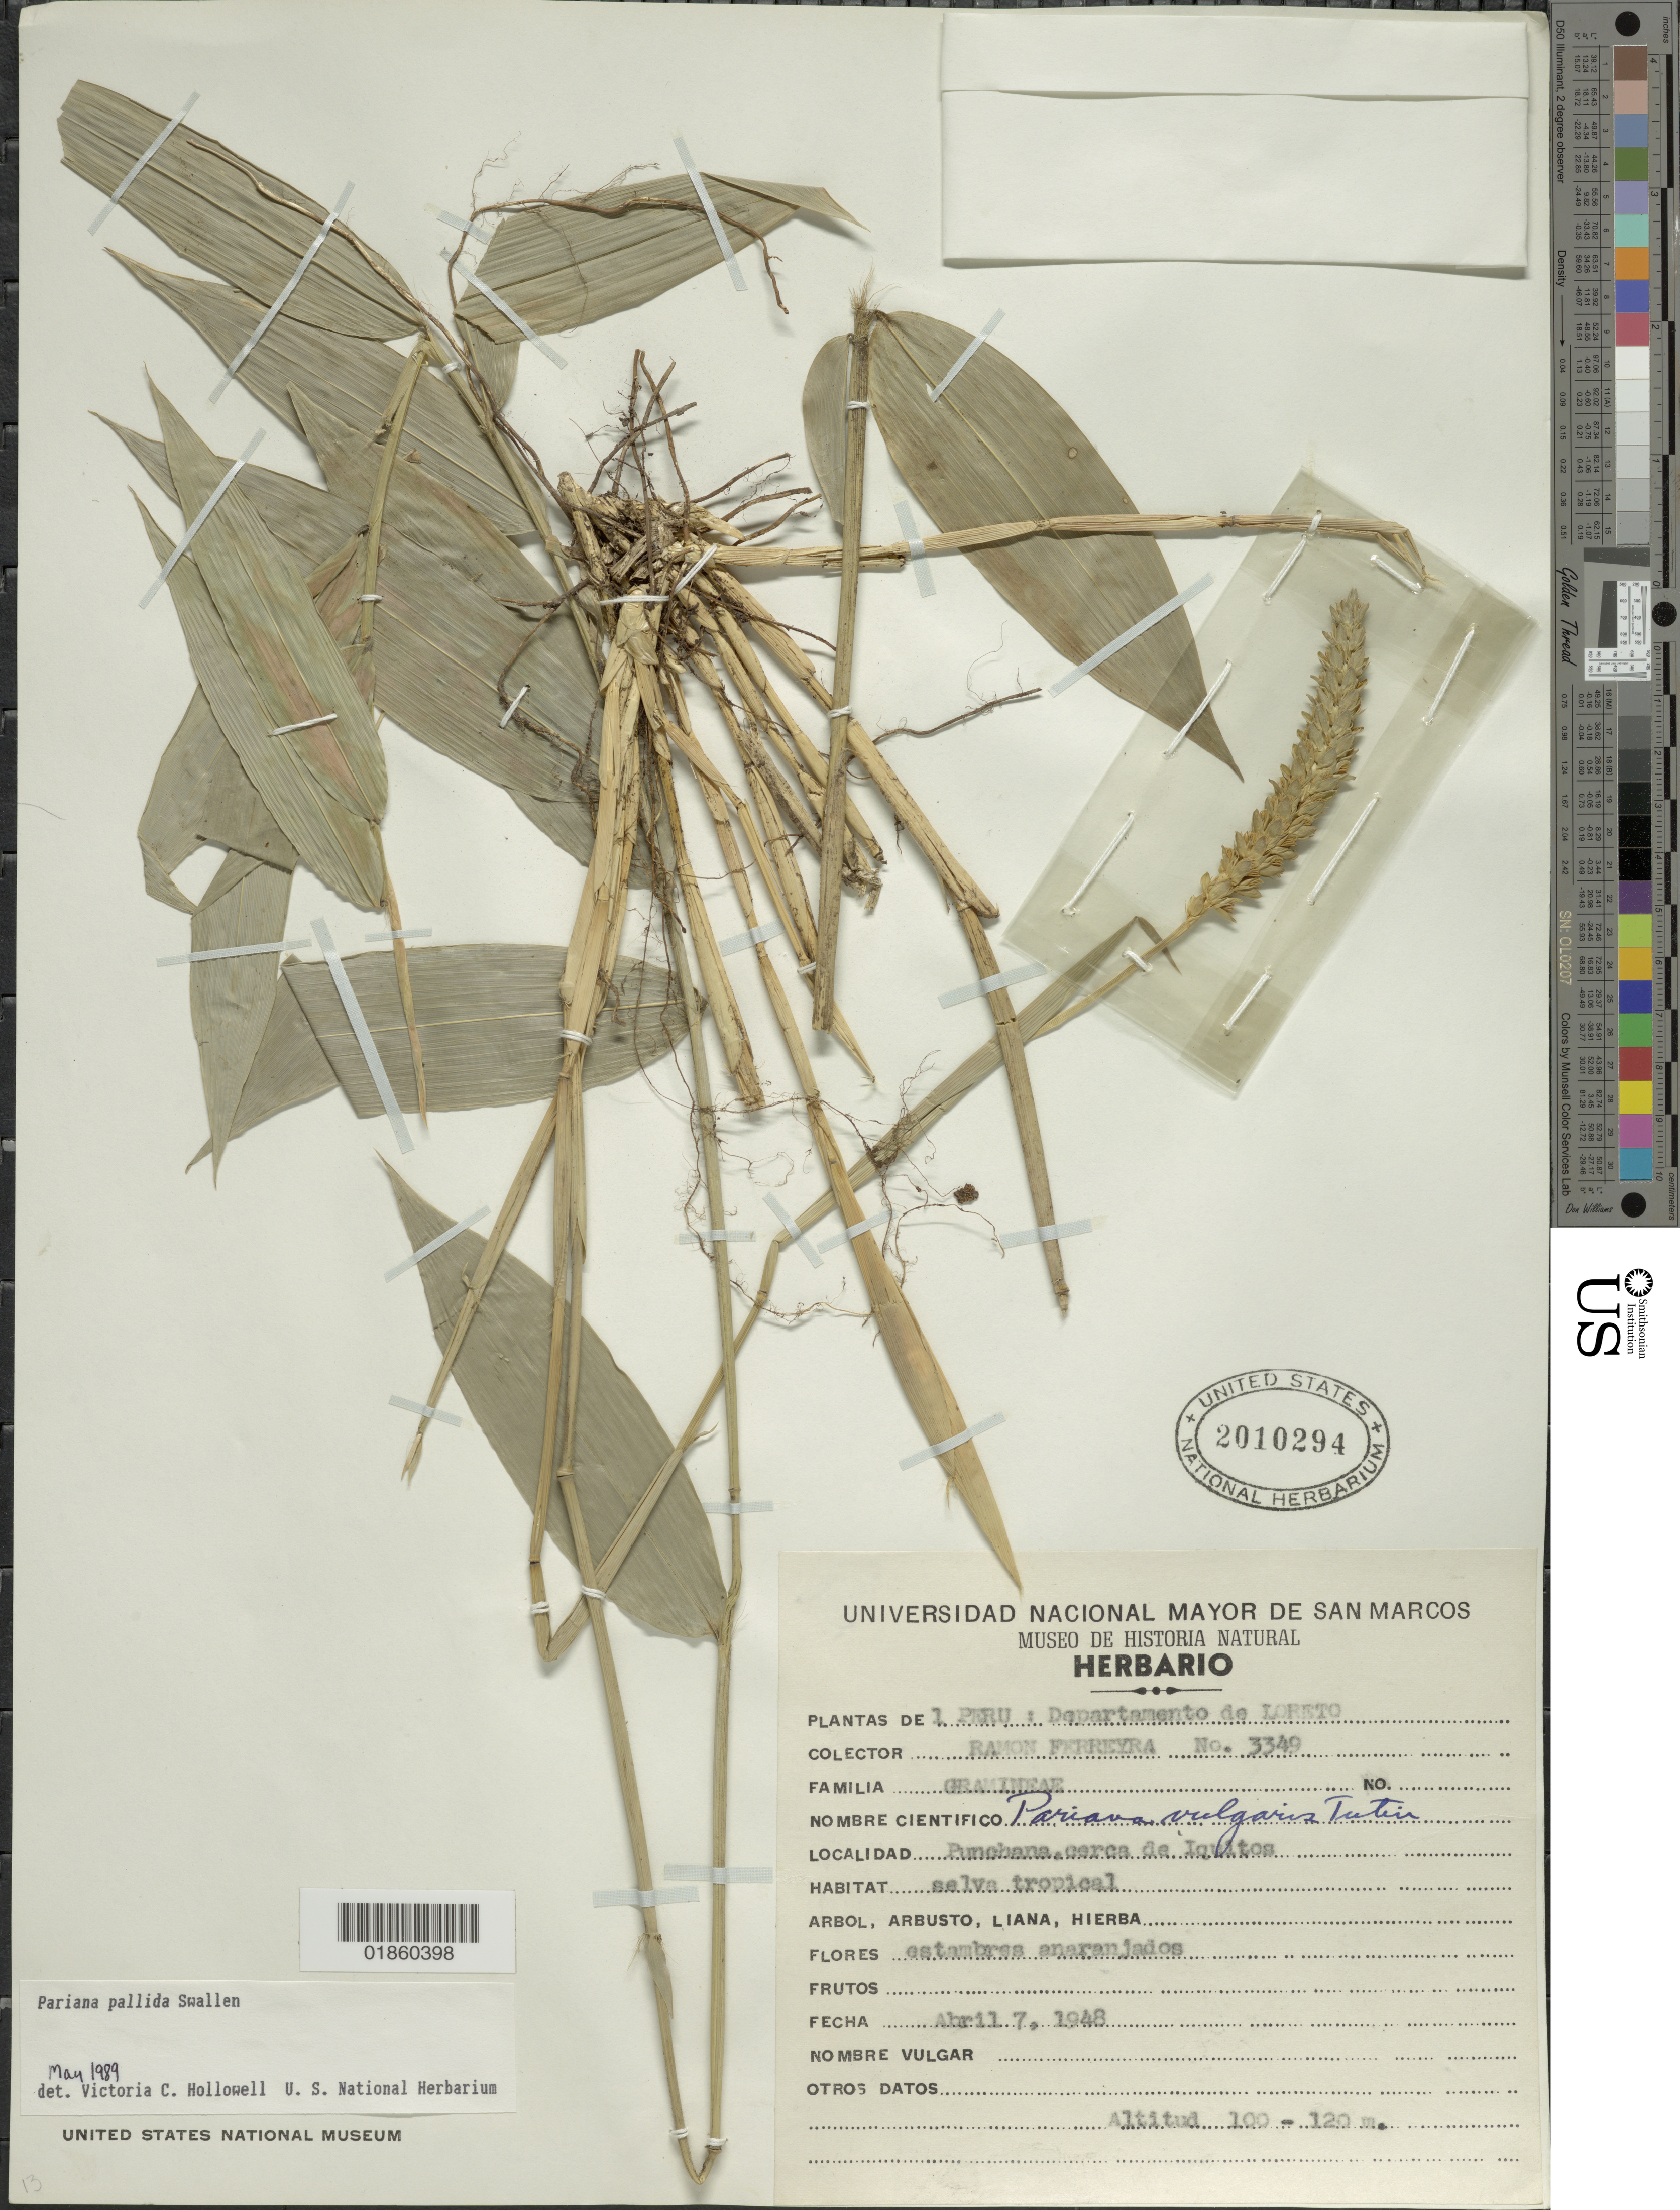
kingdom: Plantae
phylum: Tracheophyta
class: Liliopsida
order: Poales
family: Poaceae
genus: Pariana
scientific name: Pariana pallida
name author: Swallen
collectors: R. A. Ferreyra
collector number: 3349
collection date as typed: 07 Apr 1948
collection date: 1948-04-07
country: Peru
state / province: Loreto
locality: Punchana, cerca a Iquitos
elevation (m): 100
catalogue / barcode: US 2010294